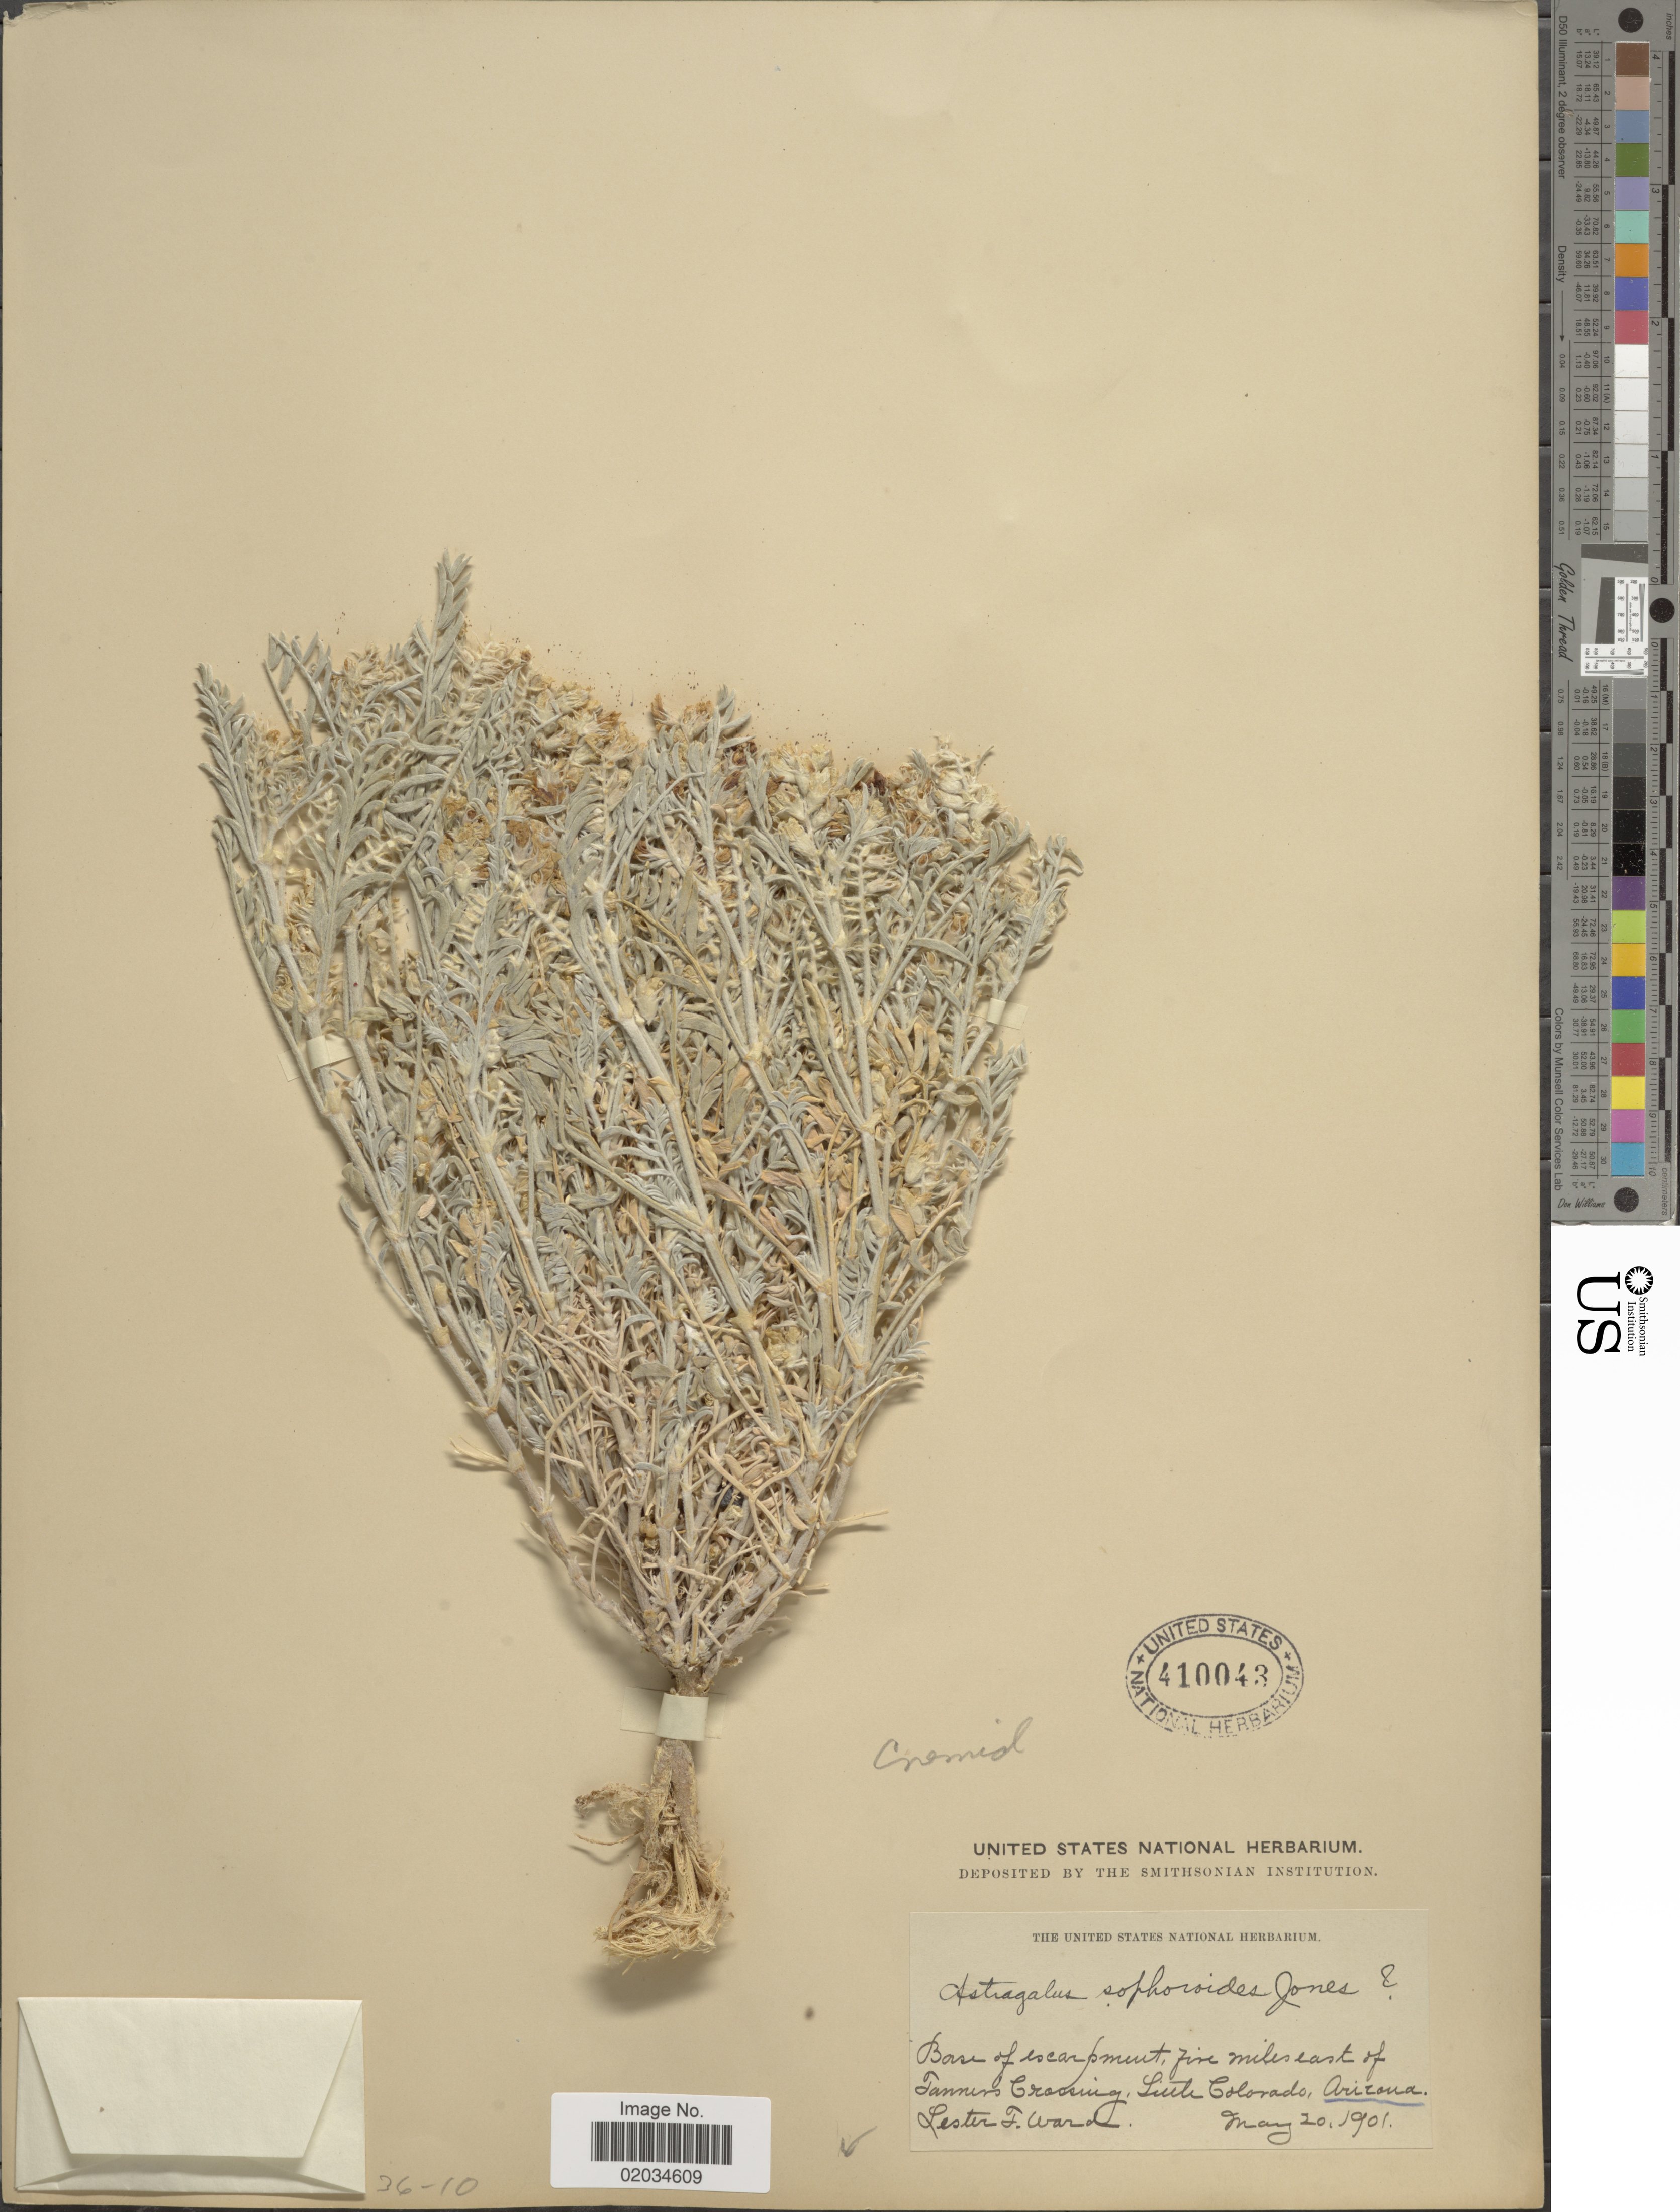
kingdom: Plantae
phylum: Tracheophyta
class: Magnoliopsida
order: Fabales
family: Fabaceae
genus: Astragalus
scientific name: Astragalus sophoroides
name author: M.E. Jones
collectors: L. F. Ward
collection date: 1901-05-20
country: United States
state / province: Arizona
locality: Base of escarpment, five miles east of Tanner's Crossing, Little Colorado.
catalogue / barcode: US 410043